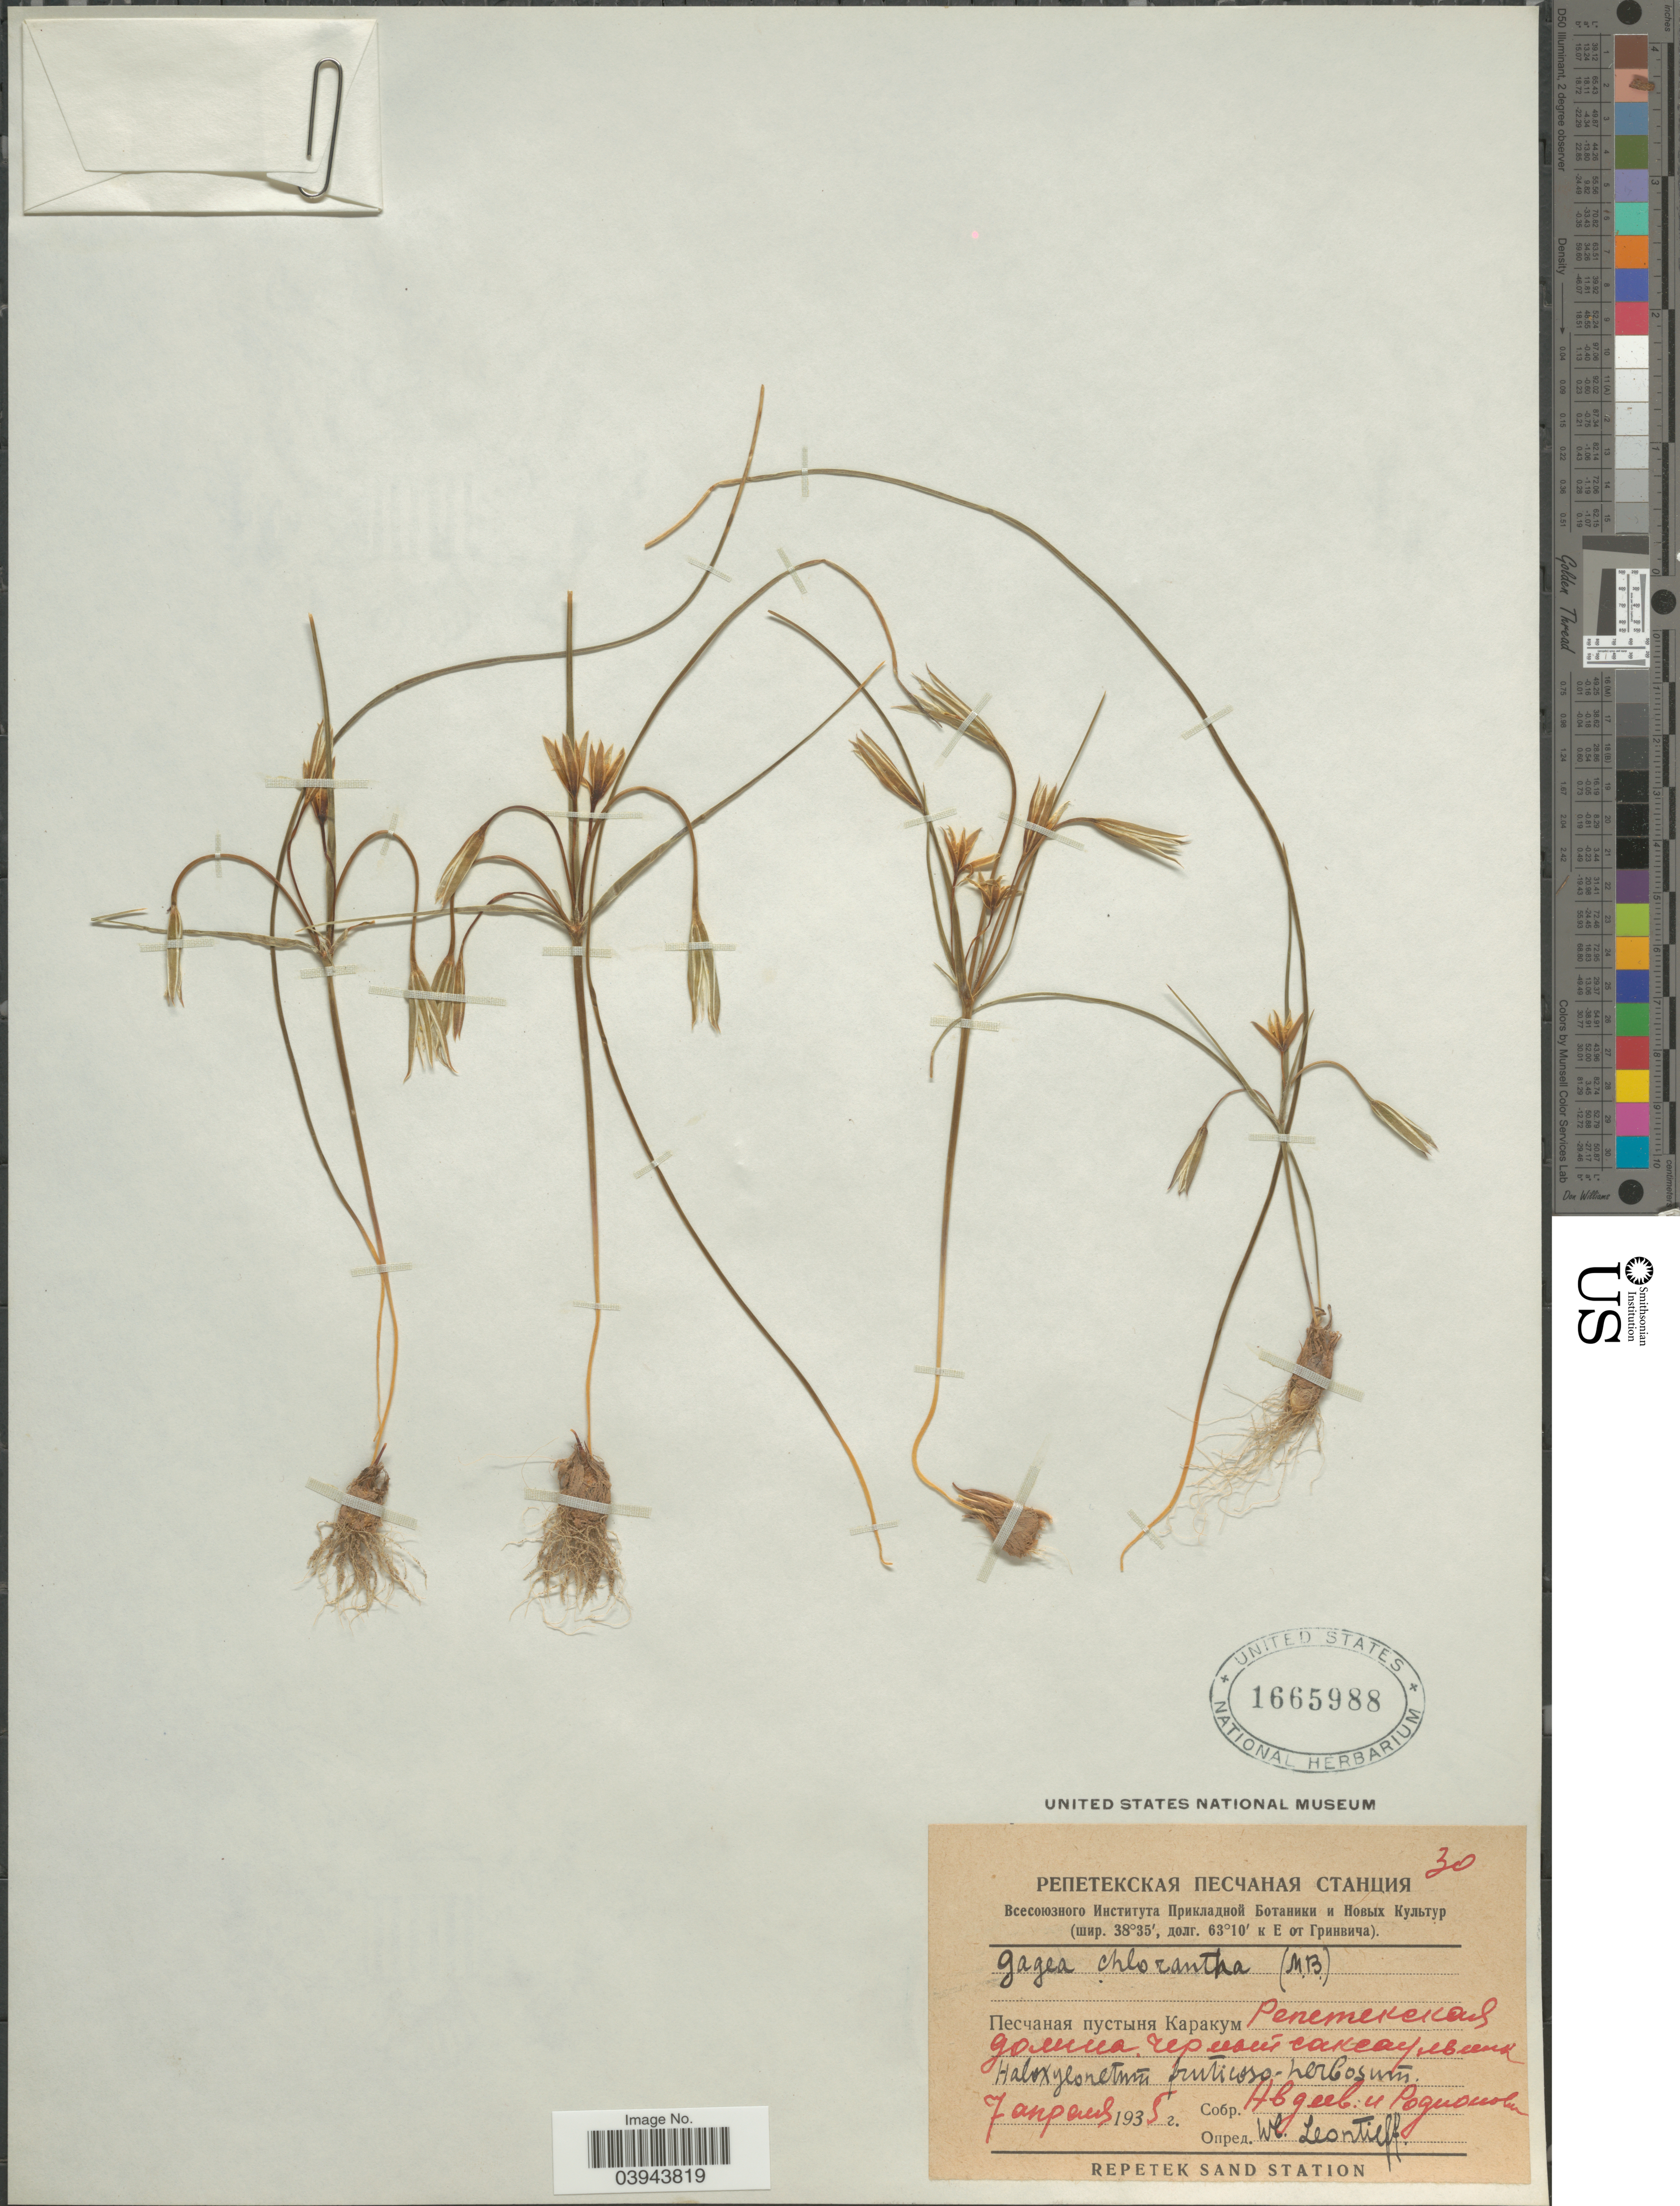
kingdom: Plantae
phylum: Tracheophyta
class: Liliopsida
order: Liliales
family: Liliaceae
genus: Gagea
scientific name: Gagea chlorantha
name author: (M. Bieb.) Schult. & Schult. f.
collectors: -. Avdeev & Rodionova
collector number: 30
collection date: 1935-04-07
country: Turkmenistan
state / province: Lebap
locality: Karakum Desert, Repetek Valley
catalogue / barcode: US 1665988